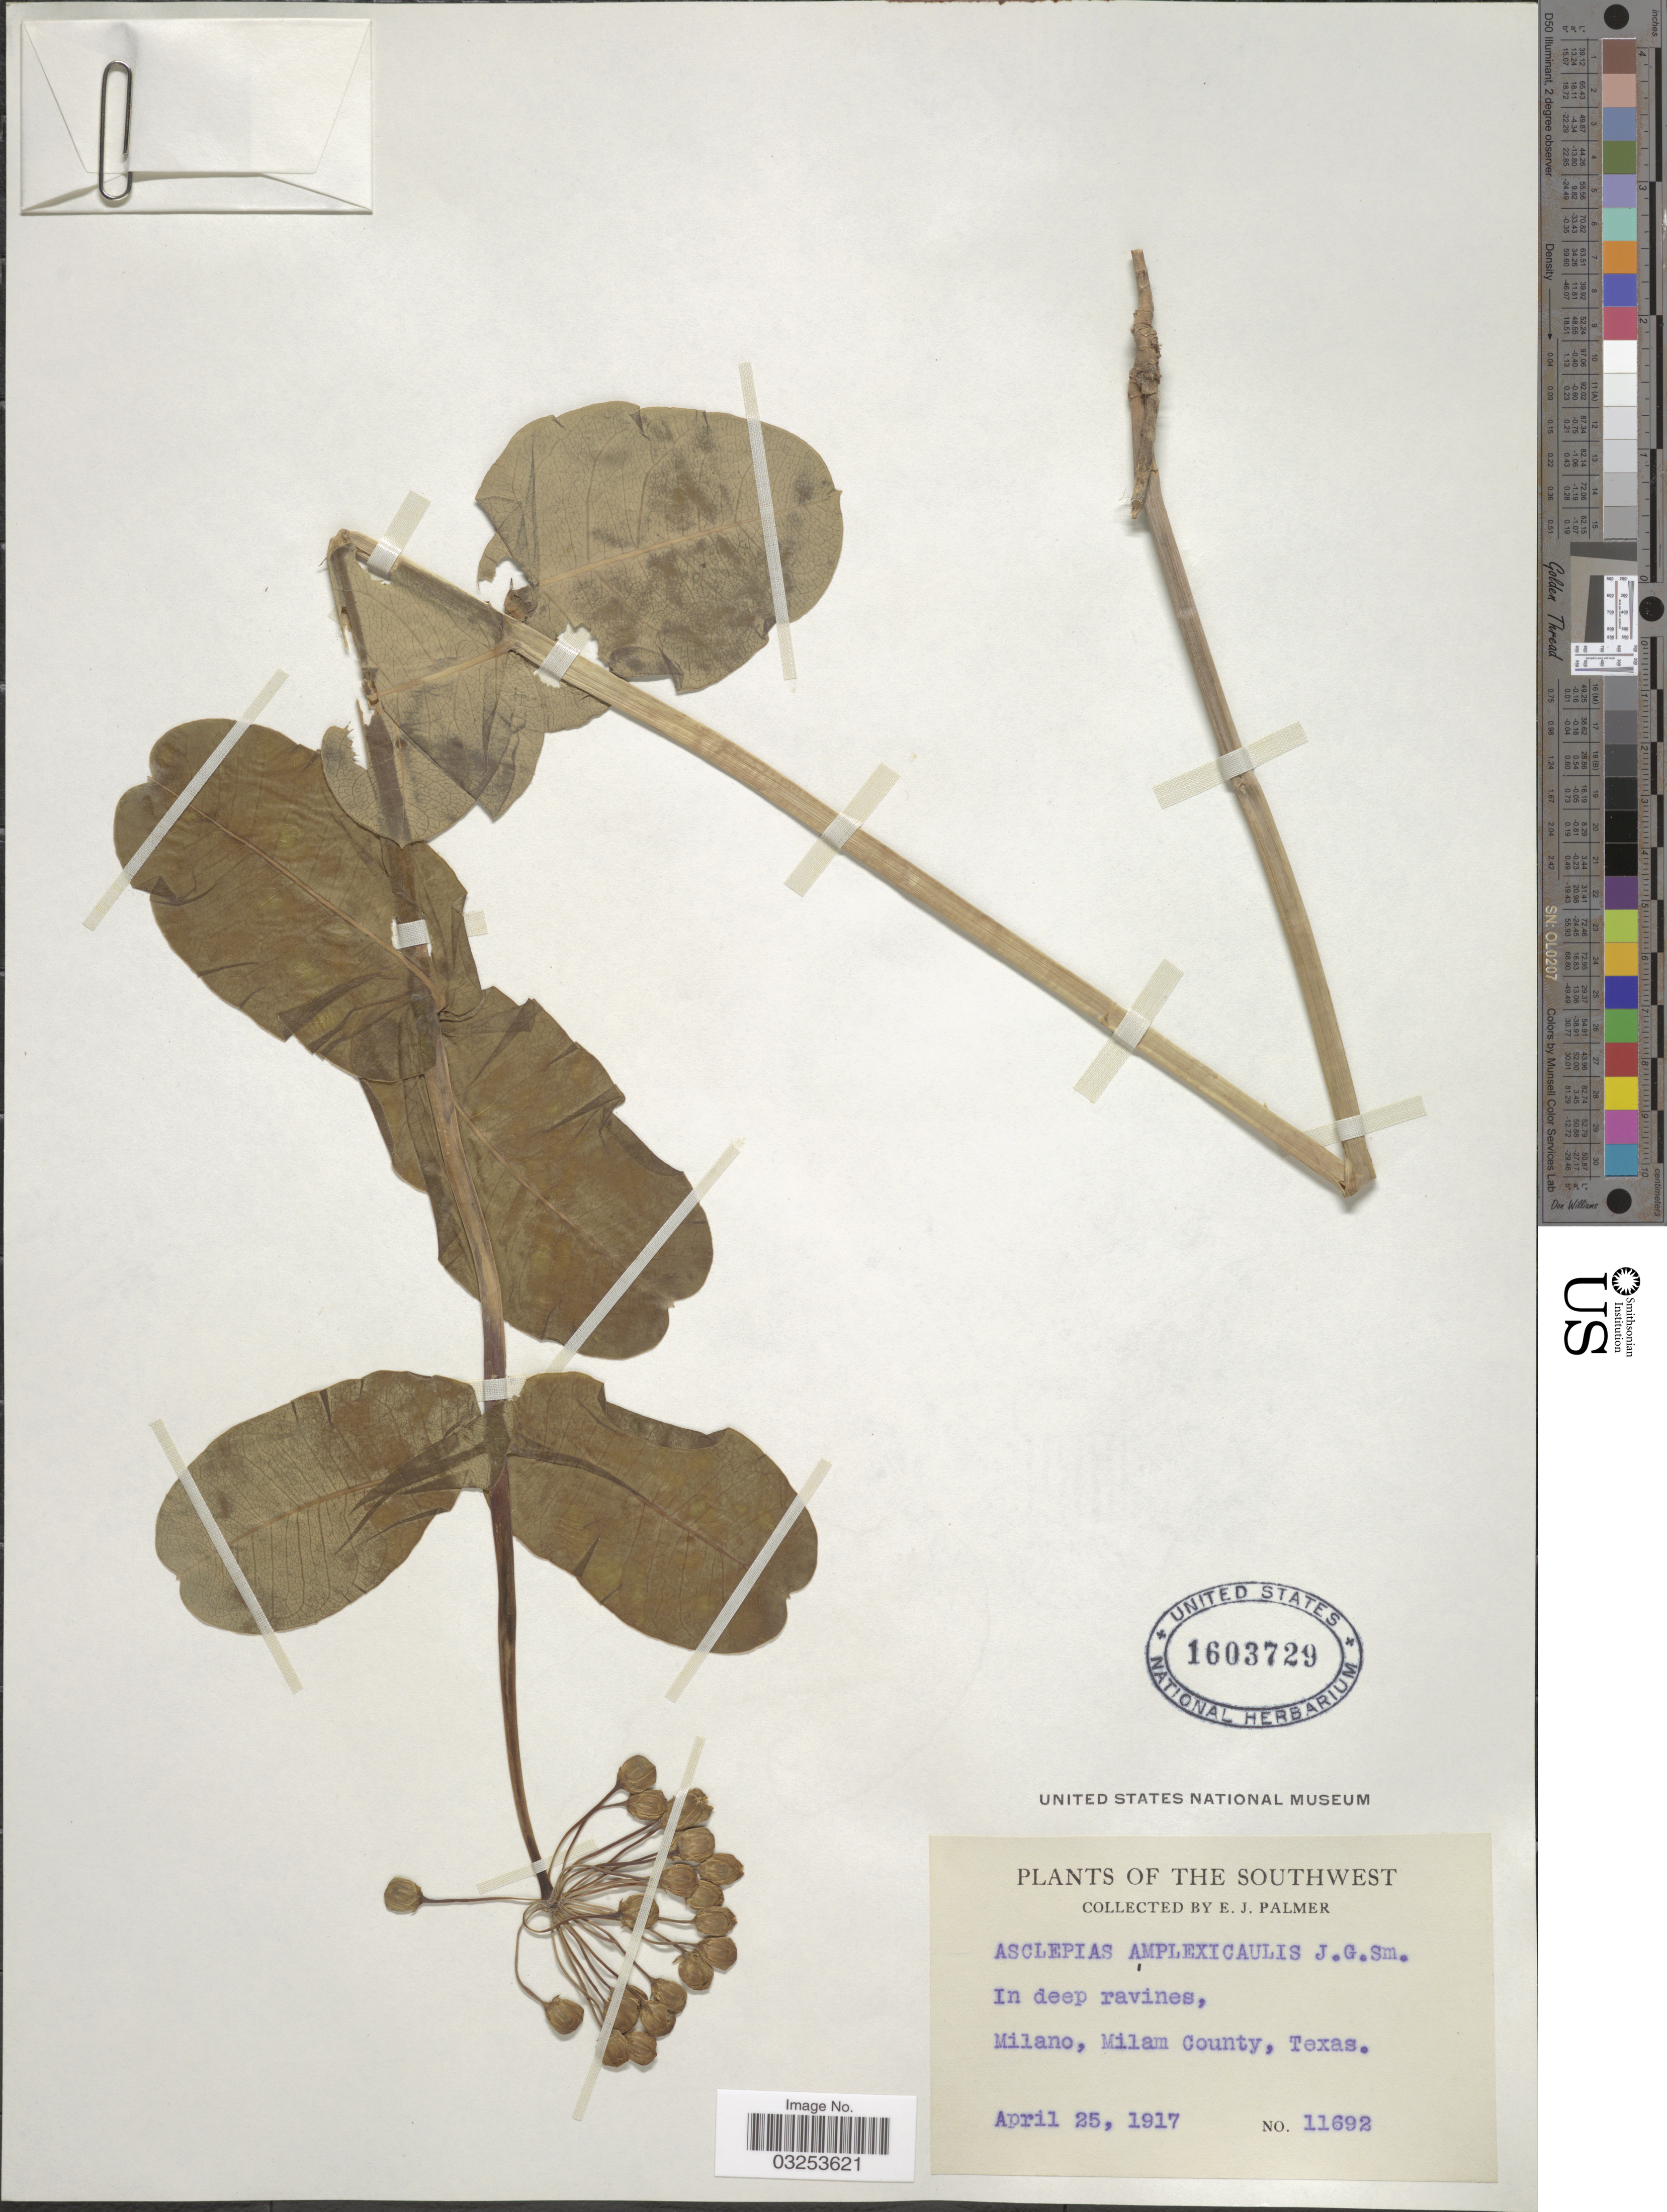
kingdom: Plantae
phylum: Tracheophyta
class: Magnoliopsida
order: Gentianales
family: Apocynaceae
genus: Asclepias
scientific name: Asclepias amplexicaulis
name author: J. Small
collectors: E. J. Palmer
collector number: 11692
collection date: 1917-04-25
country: United States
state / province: Texas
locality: Southwest. Milano, Milam County.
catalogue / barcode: US 1603729